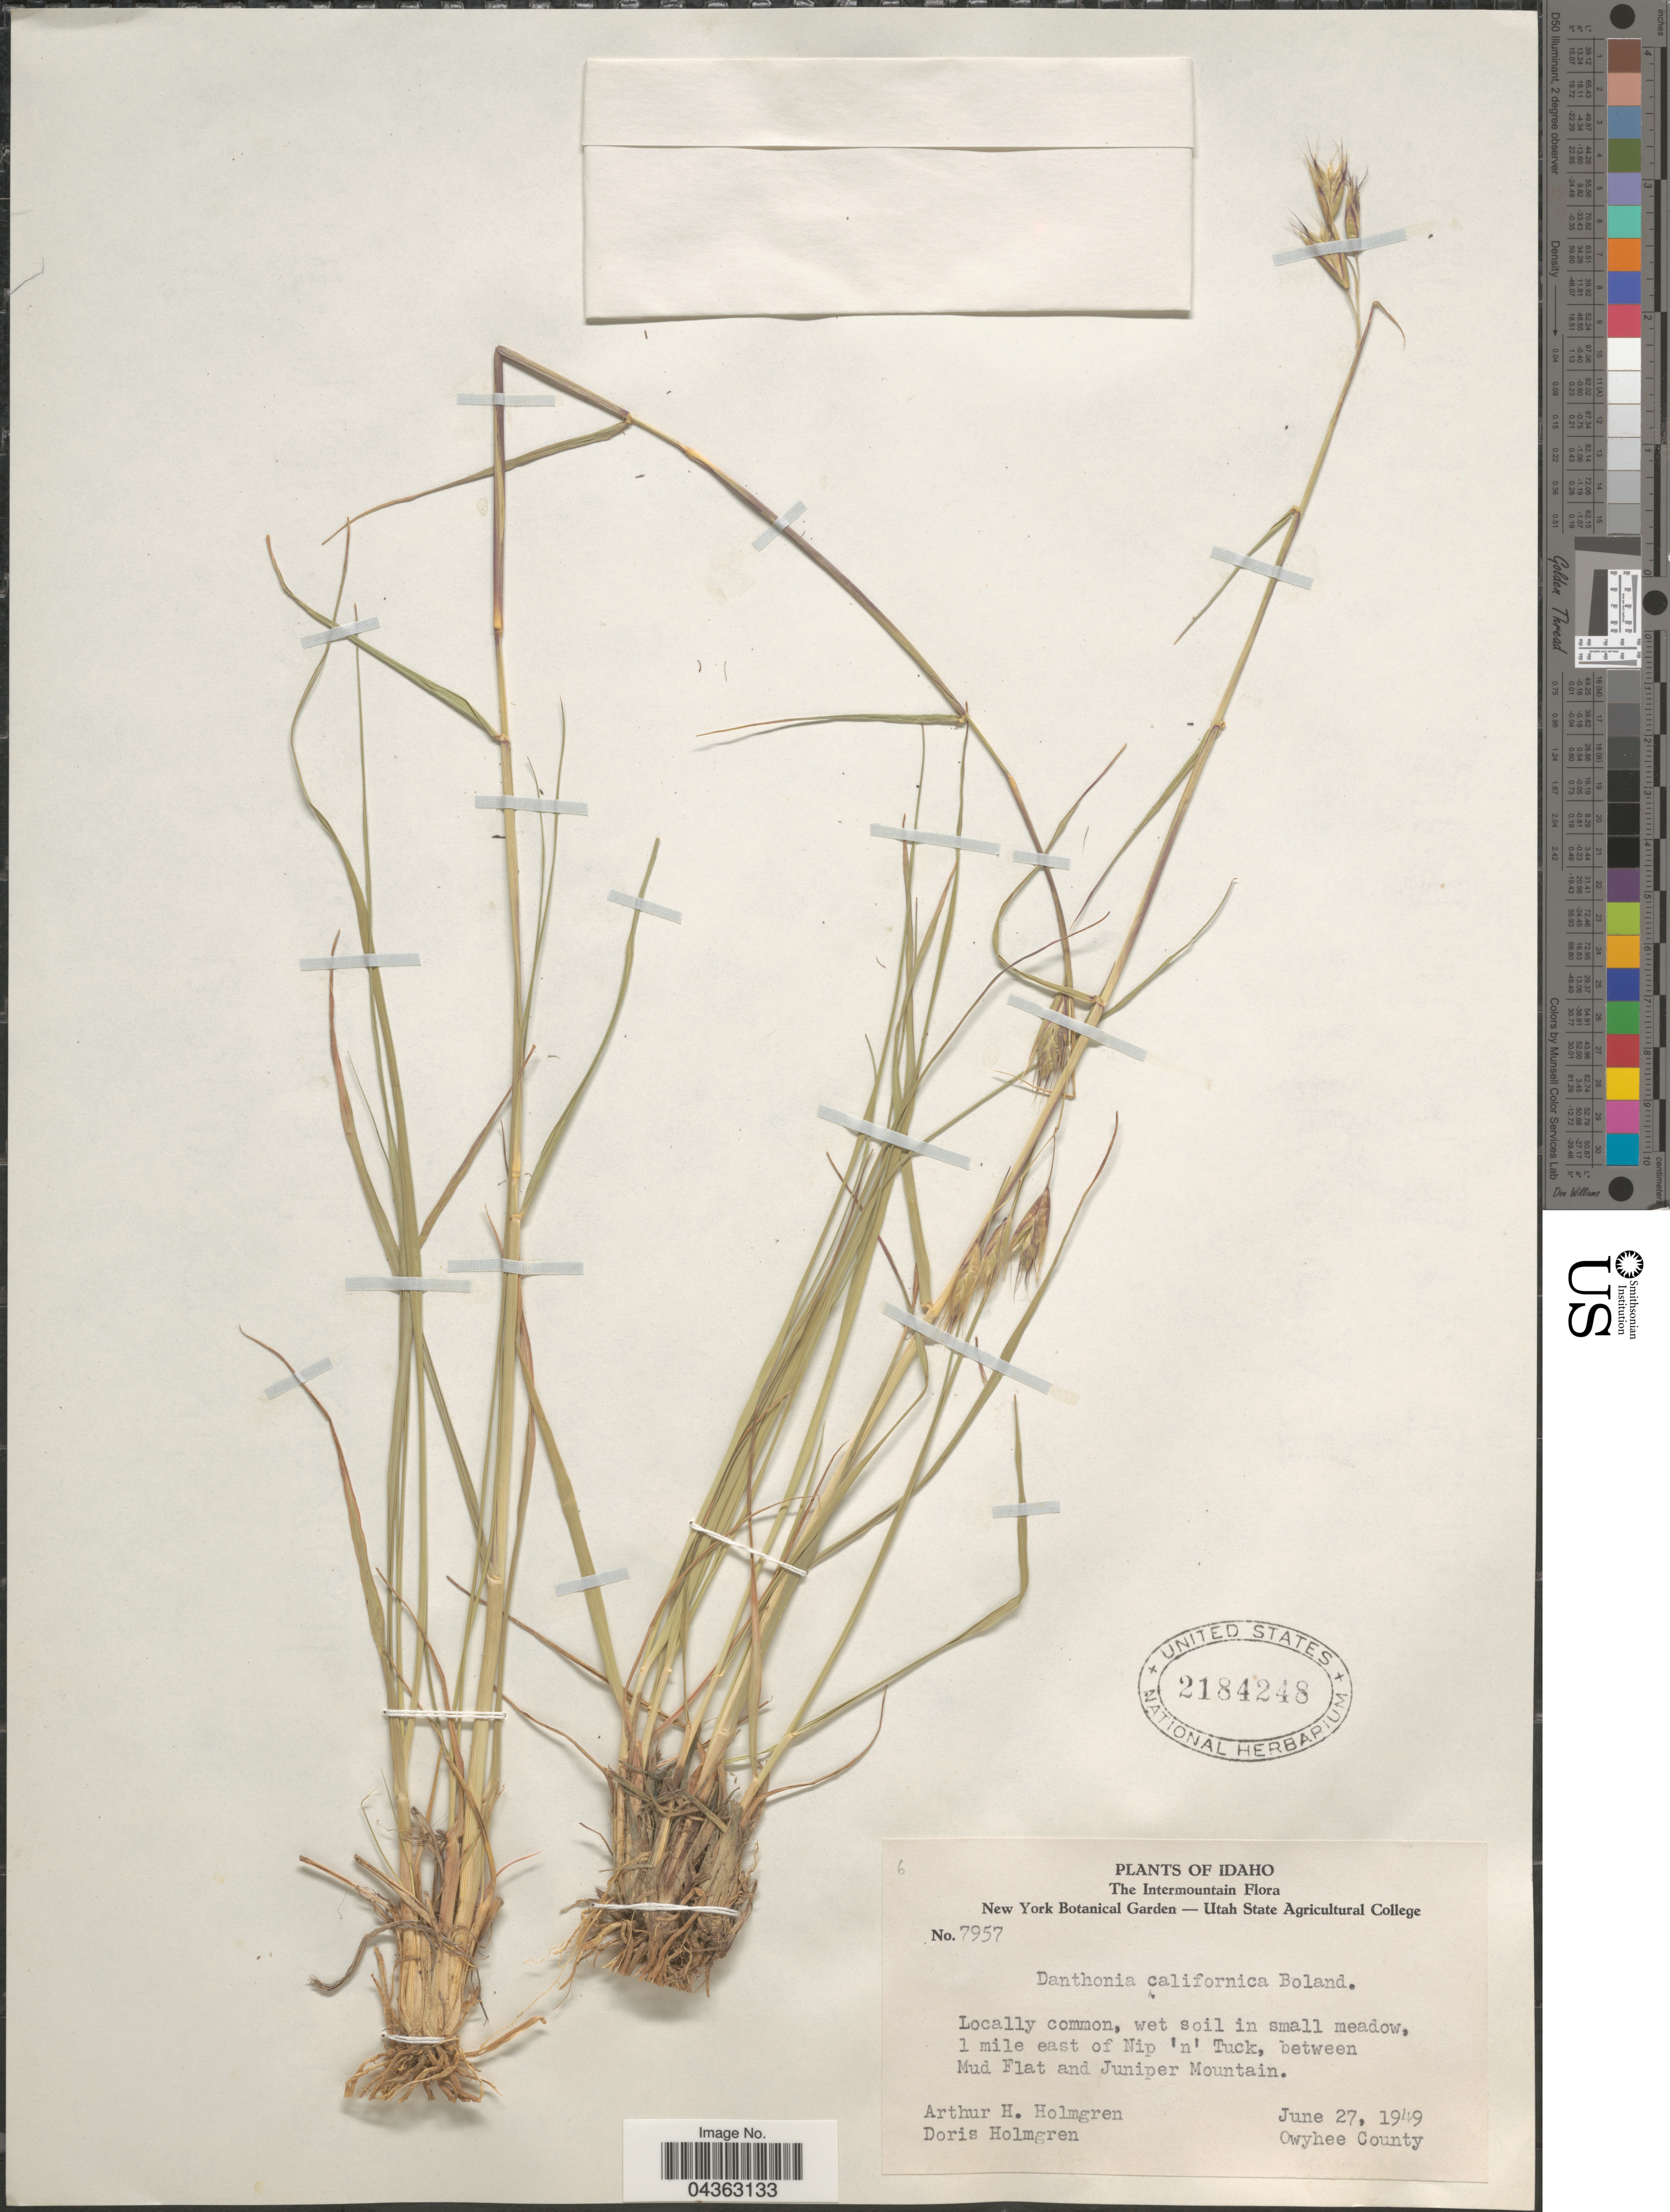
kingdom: Plantae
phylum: Tracheophyta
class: Liliopsida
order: Poales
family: Poaceae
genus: Danthonia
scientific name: Danthonia californica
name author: Bol.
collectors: A. H. Holmgren & D. E. Holmgren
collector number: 7957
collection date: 1949-06-27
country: United States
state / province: Idaho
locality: The Intermountain. Locally common, wet soil in small meadow, 1 mile east of Nip 'n' Tuck, between Mud Flat and Juniper Mountain. Owyhee County.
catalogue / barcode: US 2184248